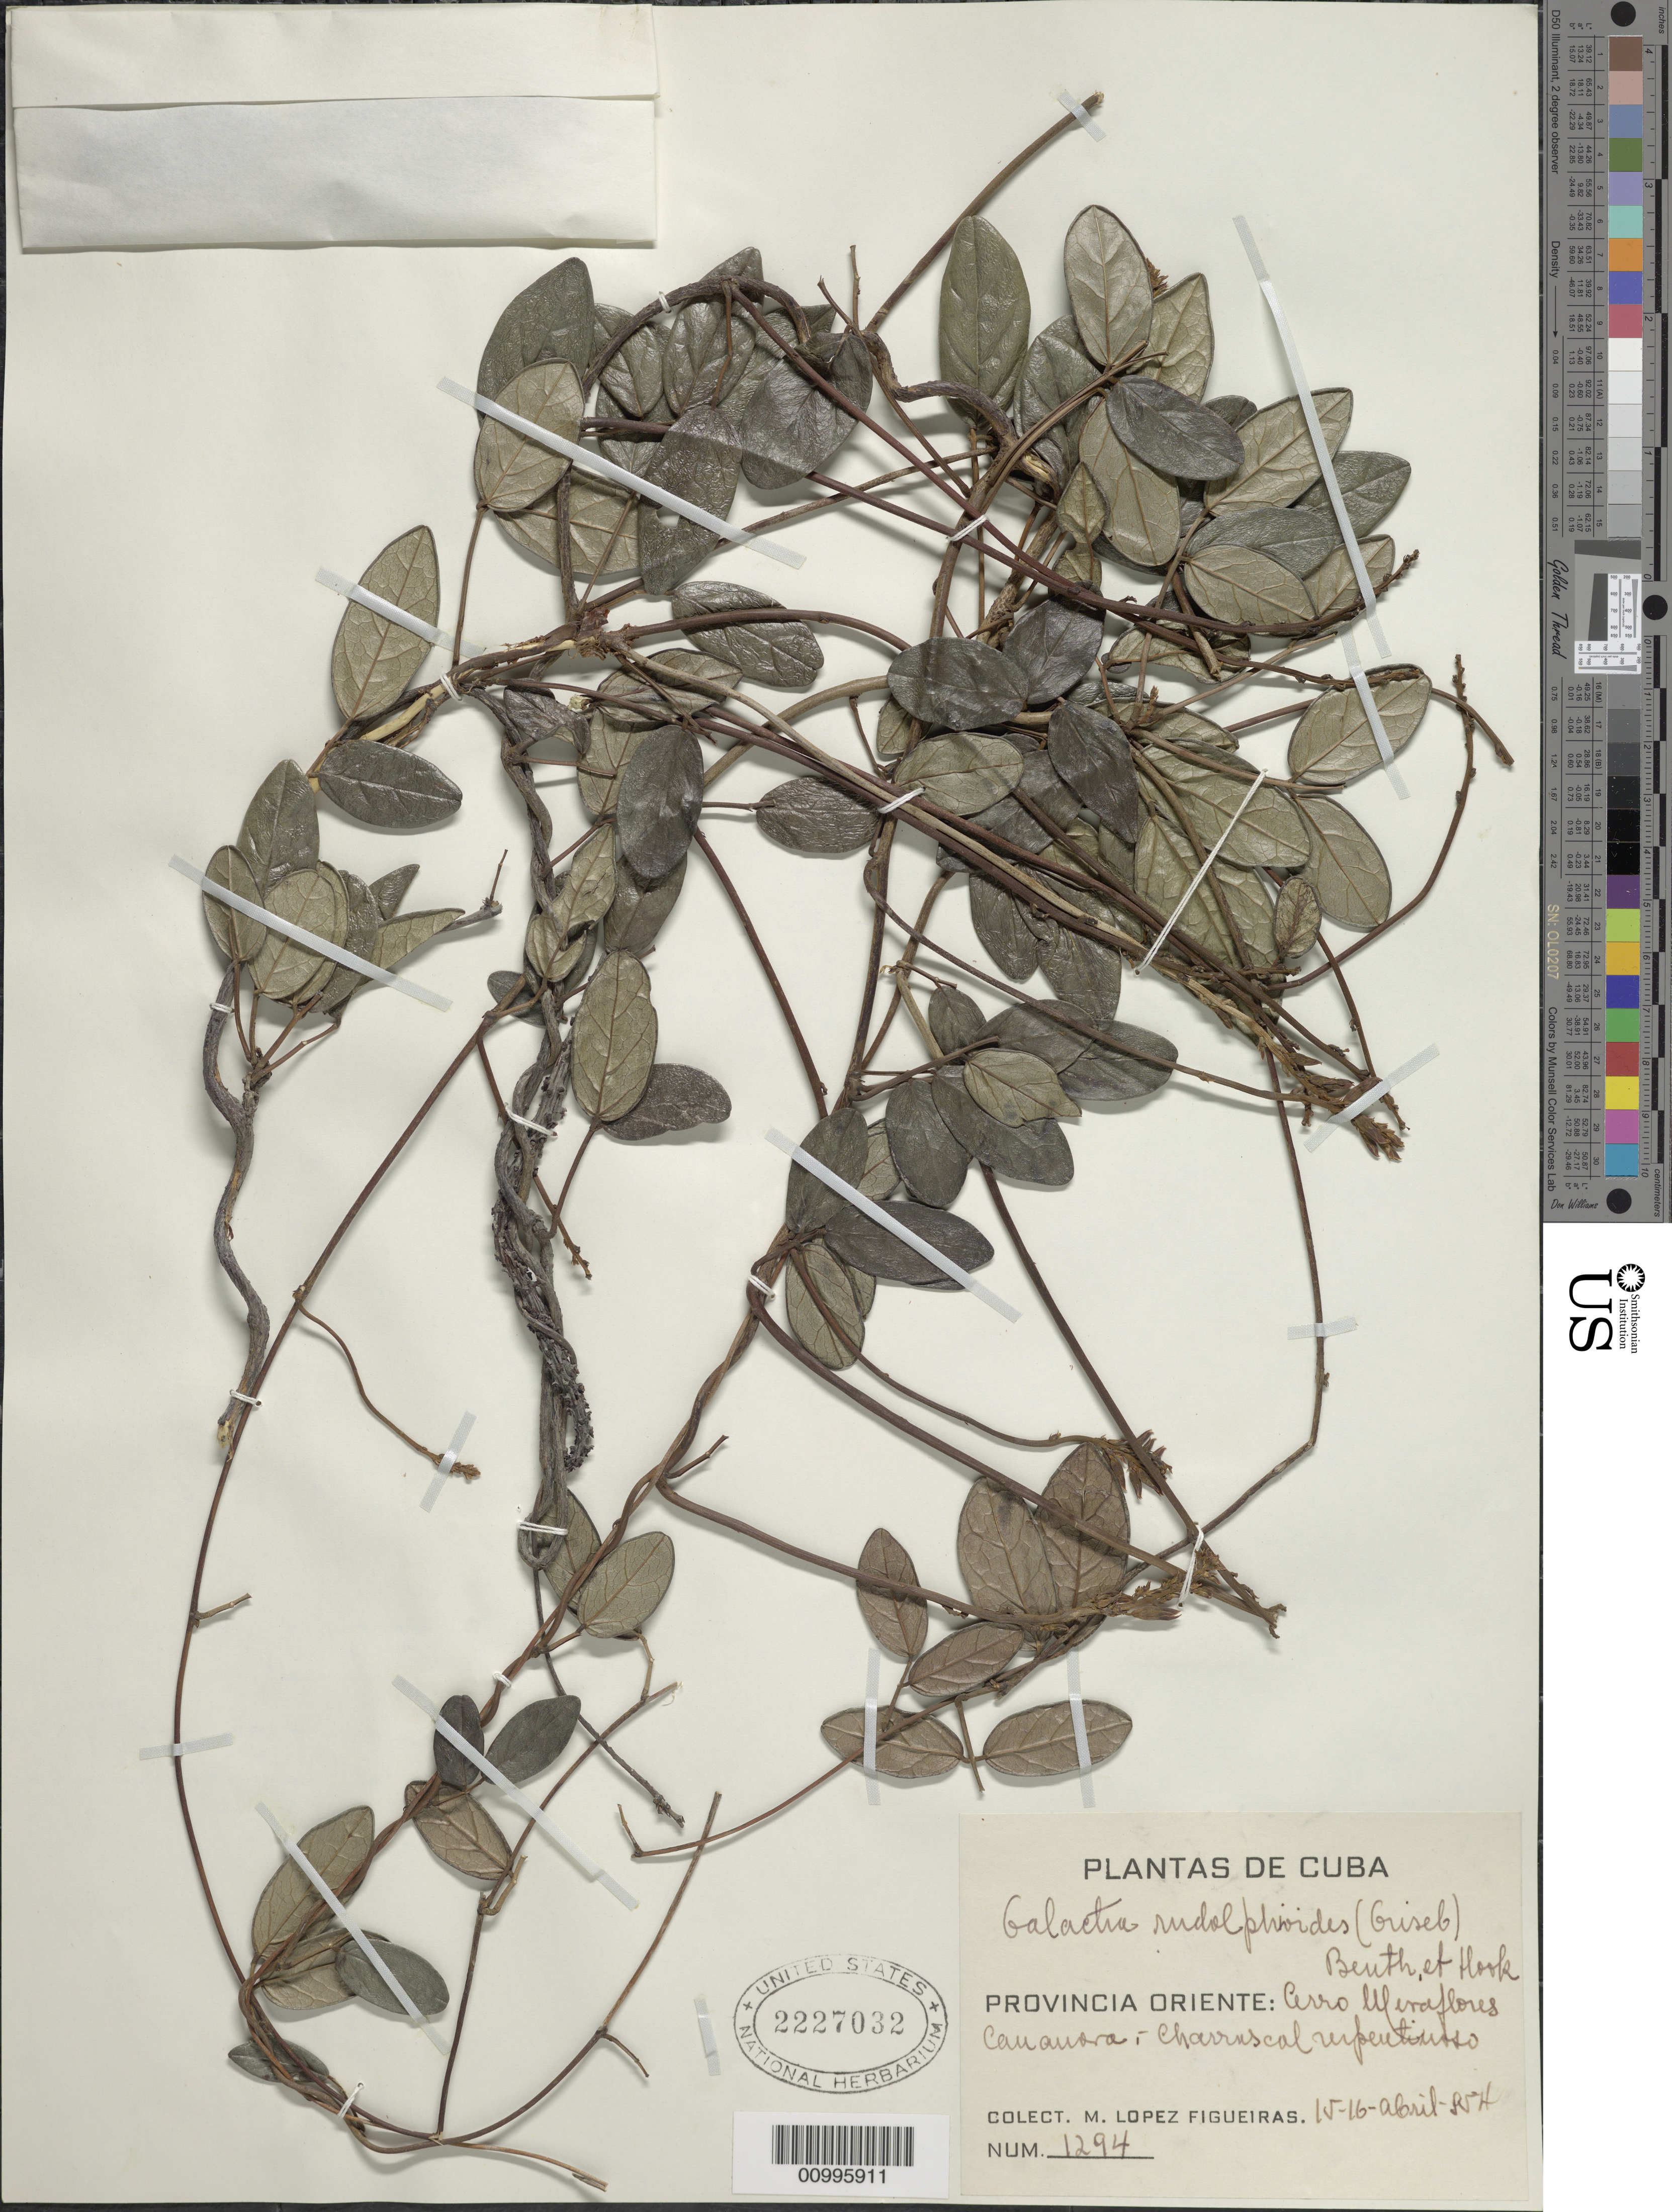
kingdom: Plantae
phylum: Tracheophyta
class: Magnoliopsida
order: Fabales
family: Fabaceae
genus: Rhodopis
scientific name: Rhodopis rudolphioides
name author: (Griseb.) L.P. Queiroz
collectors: M. López Figueiras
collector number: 1294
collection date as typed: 15 Apr 1954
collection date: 1954-04-15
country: Cuba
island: Cuba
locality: Oriente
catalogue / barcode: US 2227032